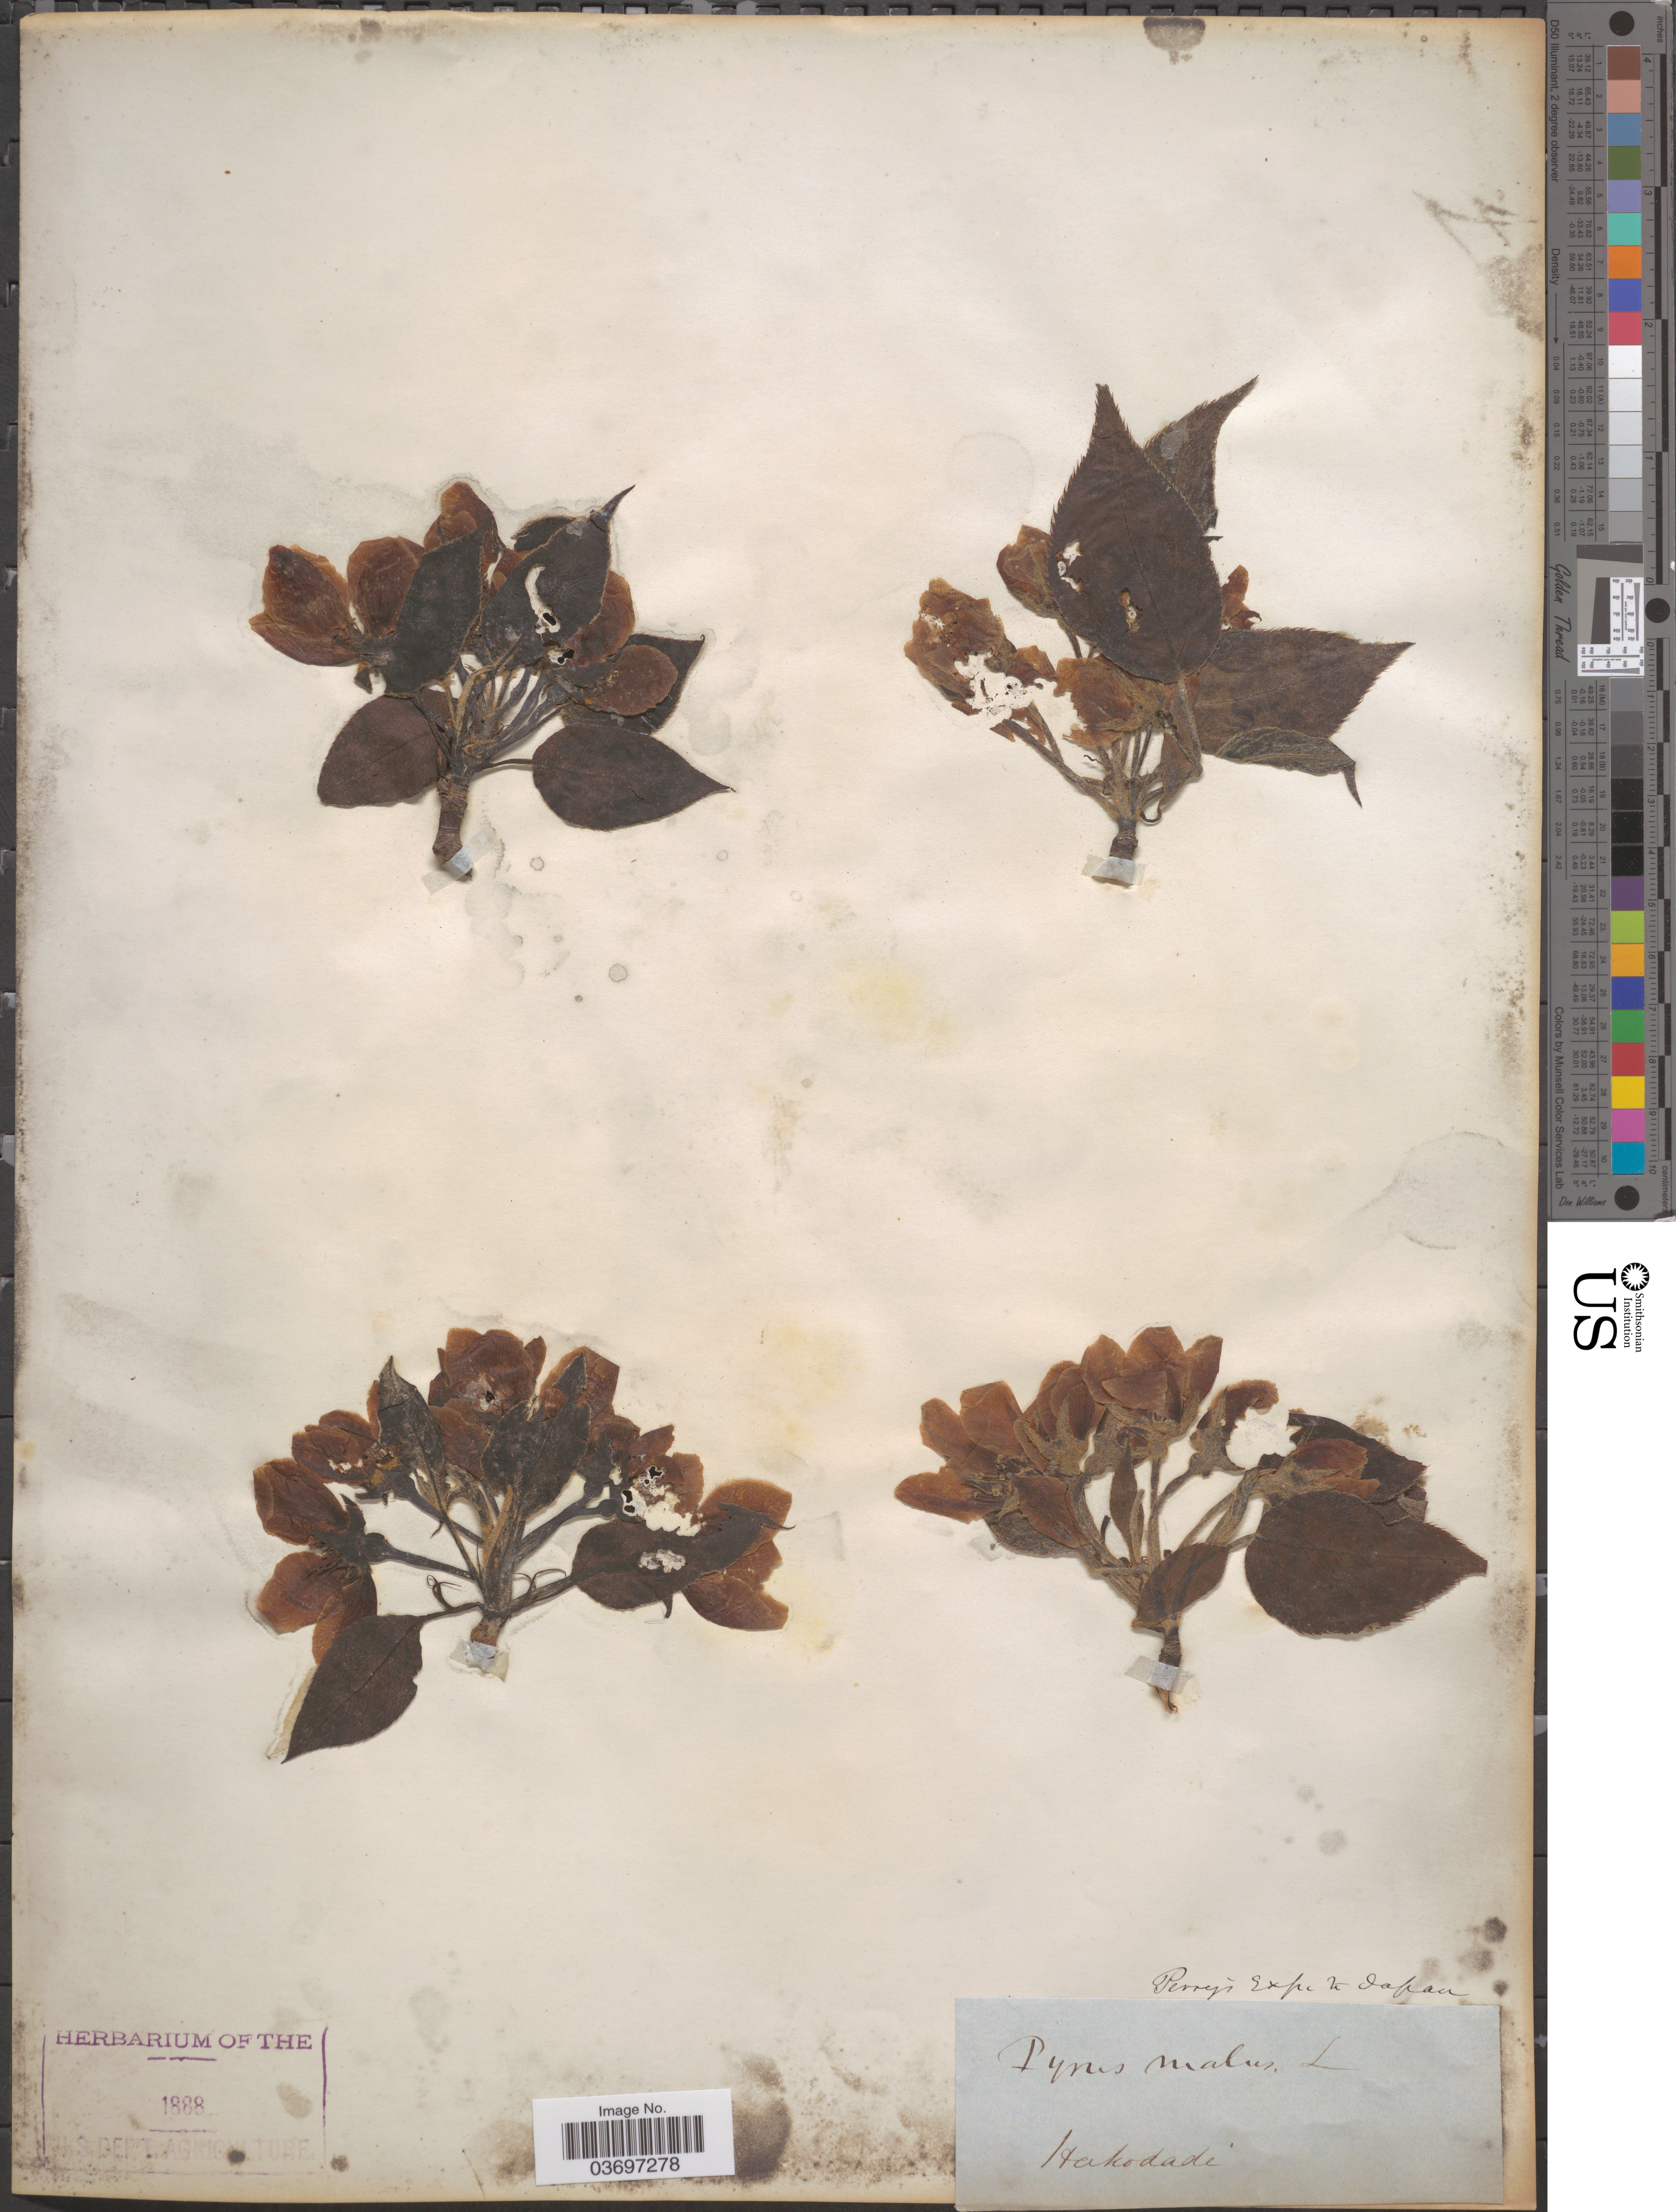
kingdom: Plantae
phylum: Tracheophyta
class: Magnoliopsida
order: Rosales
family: Rosaceae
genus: Malus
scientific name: Malus pumila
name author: Mill.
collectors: -- Perry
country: Japan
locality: Hakodade.